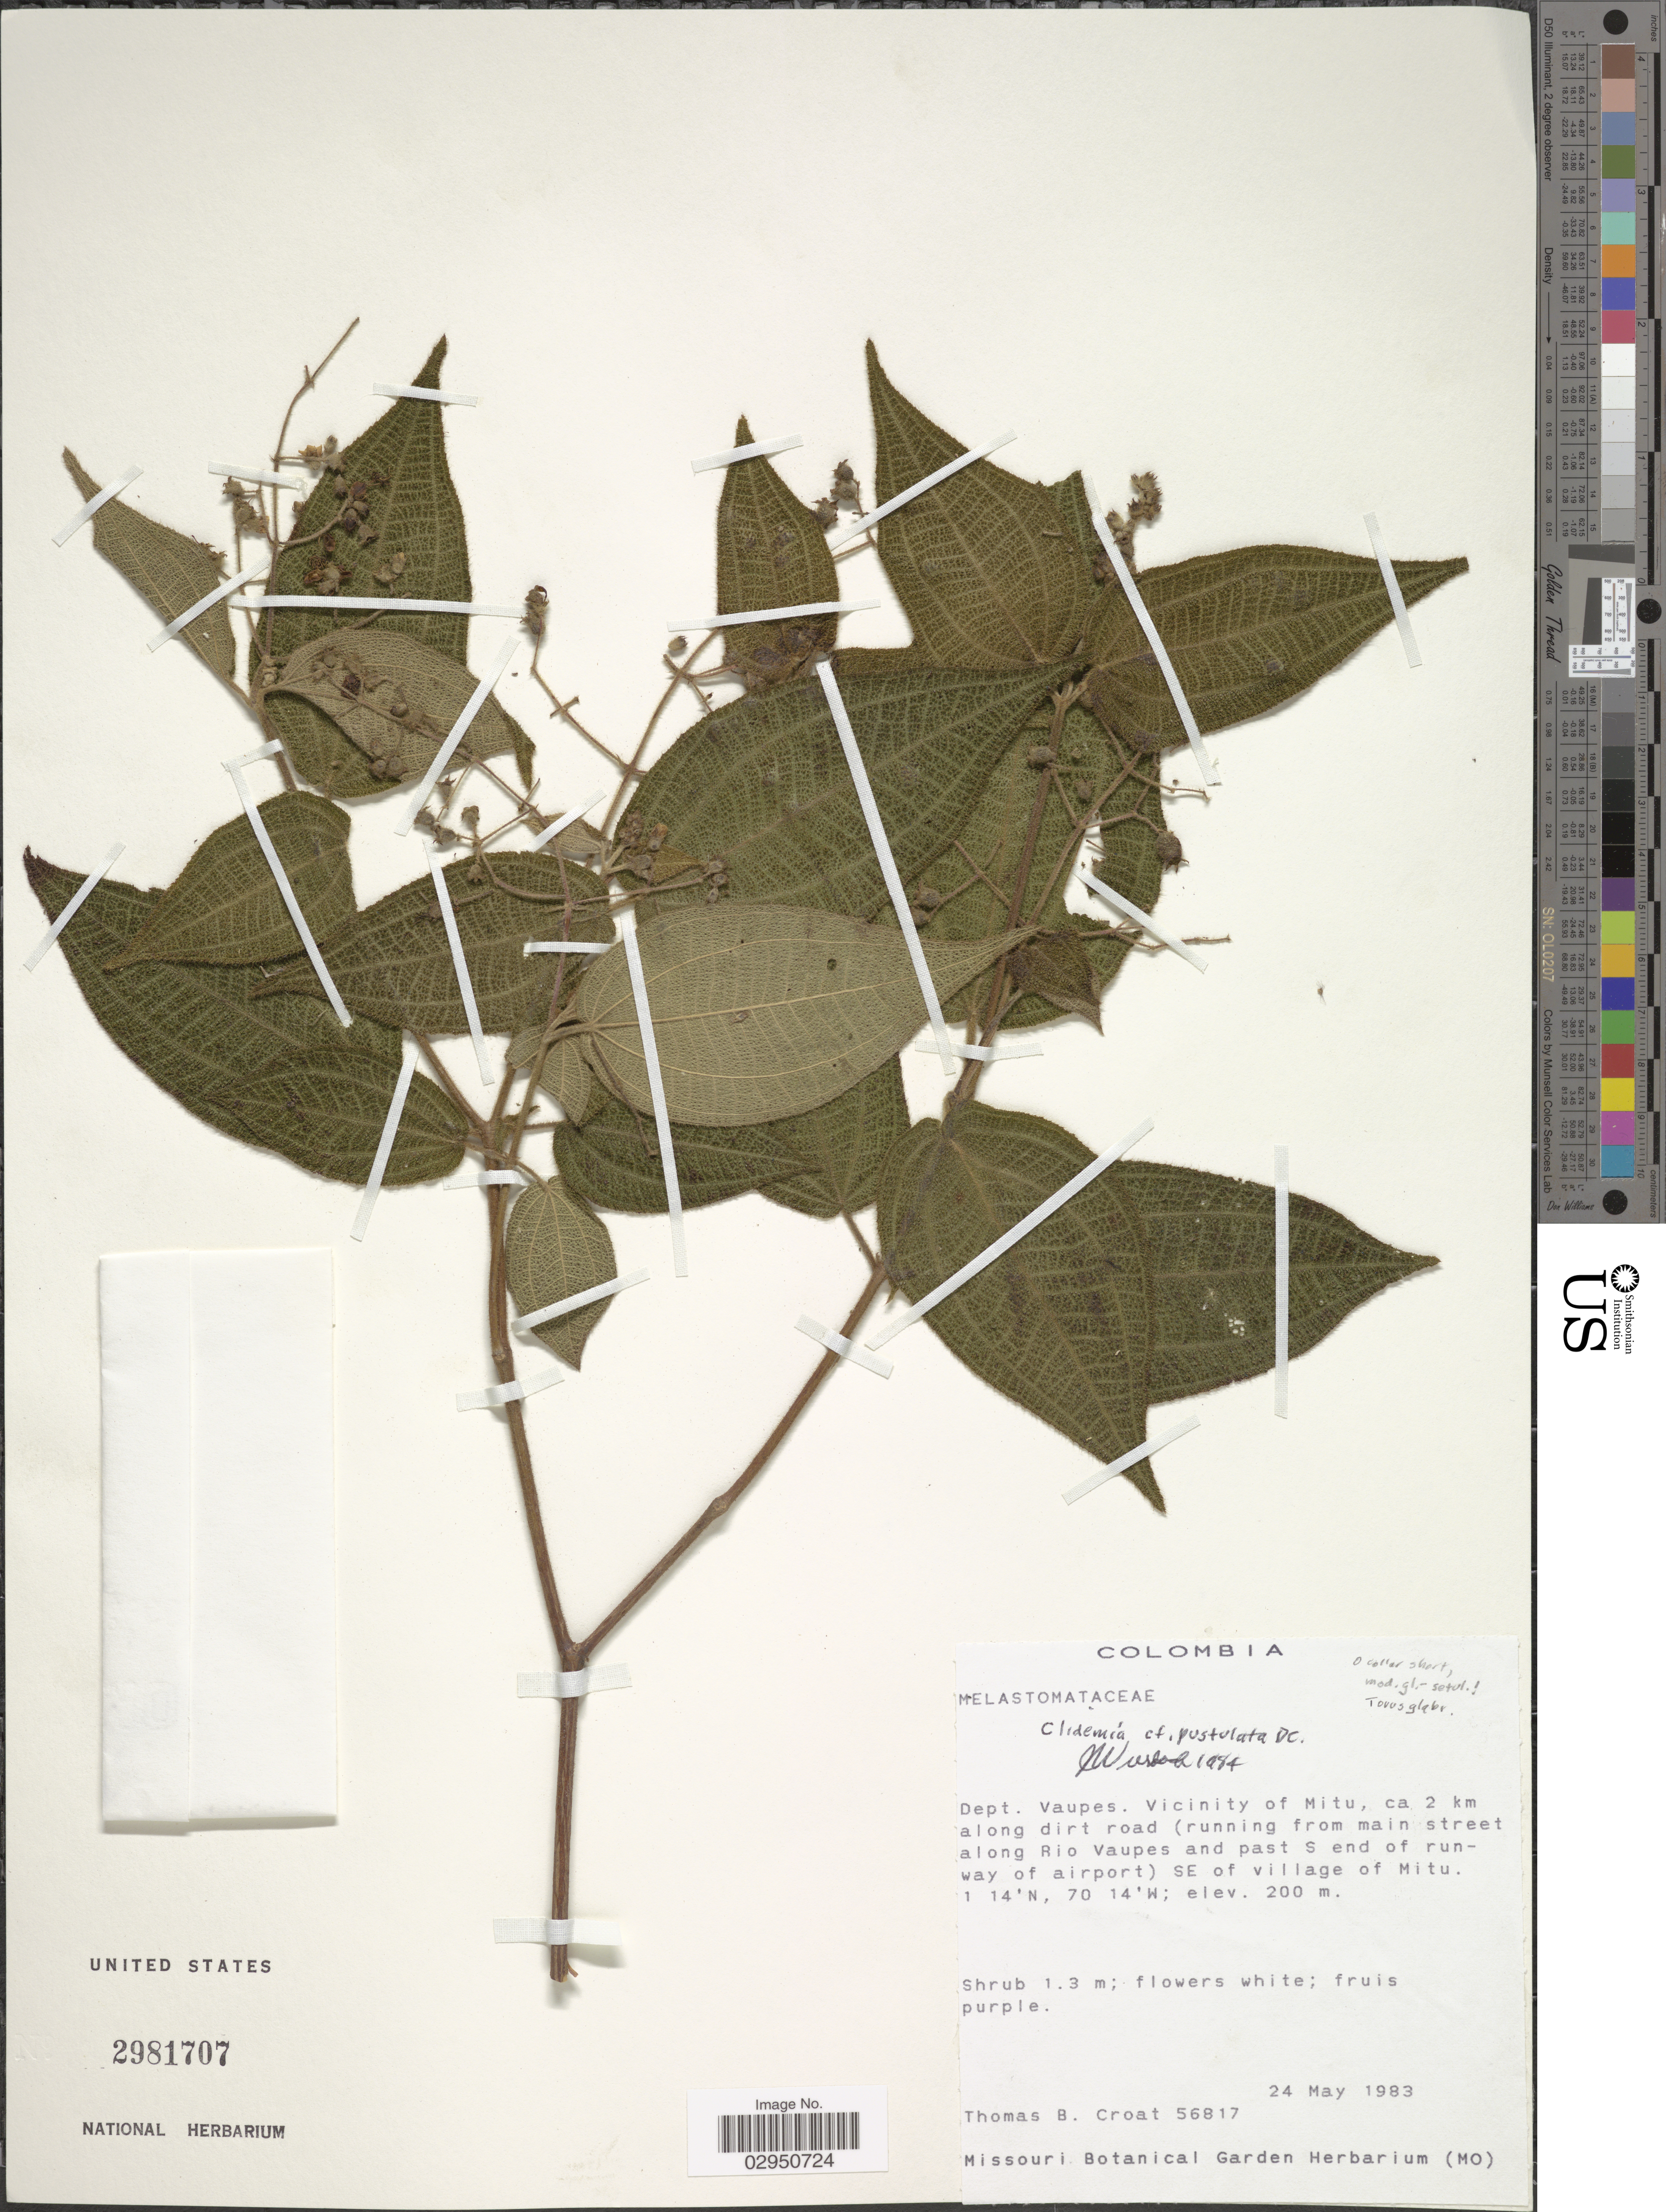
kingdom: Plantae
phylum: Tracheophyta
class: Magnoliopsida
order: Myrtales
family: Melastomataceae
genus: Clidemia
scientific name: Clidemia pustulata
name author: DC.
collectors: T. B. Croat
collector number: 56817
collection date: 1983-05-24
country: Colombia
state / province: Vaupés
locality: Dept. Vaupes. Vicinity of Mitu, ca 2 km along dirt road (running from main street along Rio Vaupes and past S end of runway of airport) SE of village of Mitu.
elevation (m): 200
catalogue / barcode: US 2981707